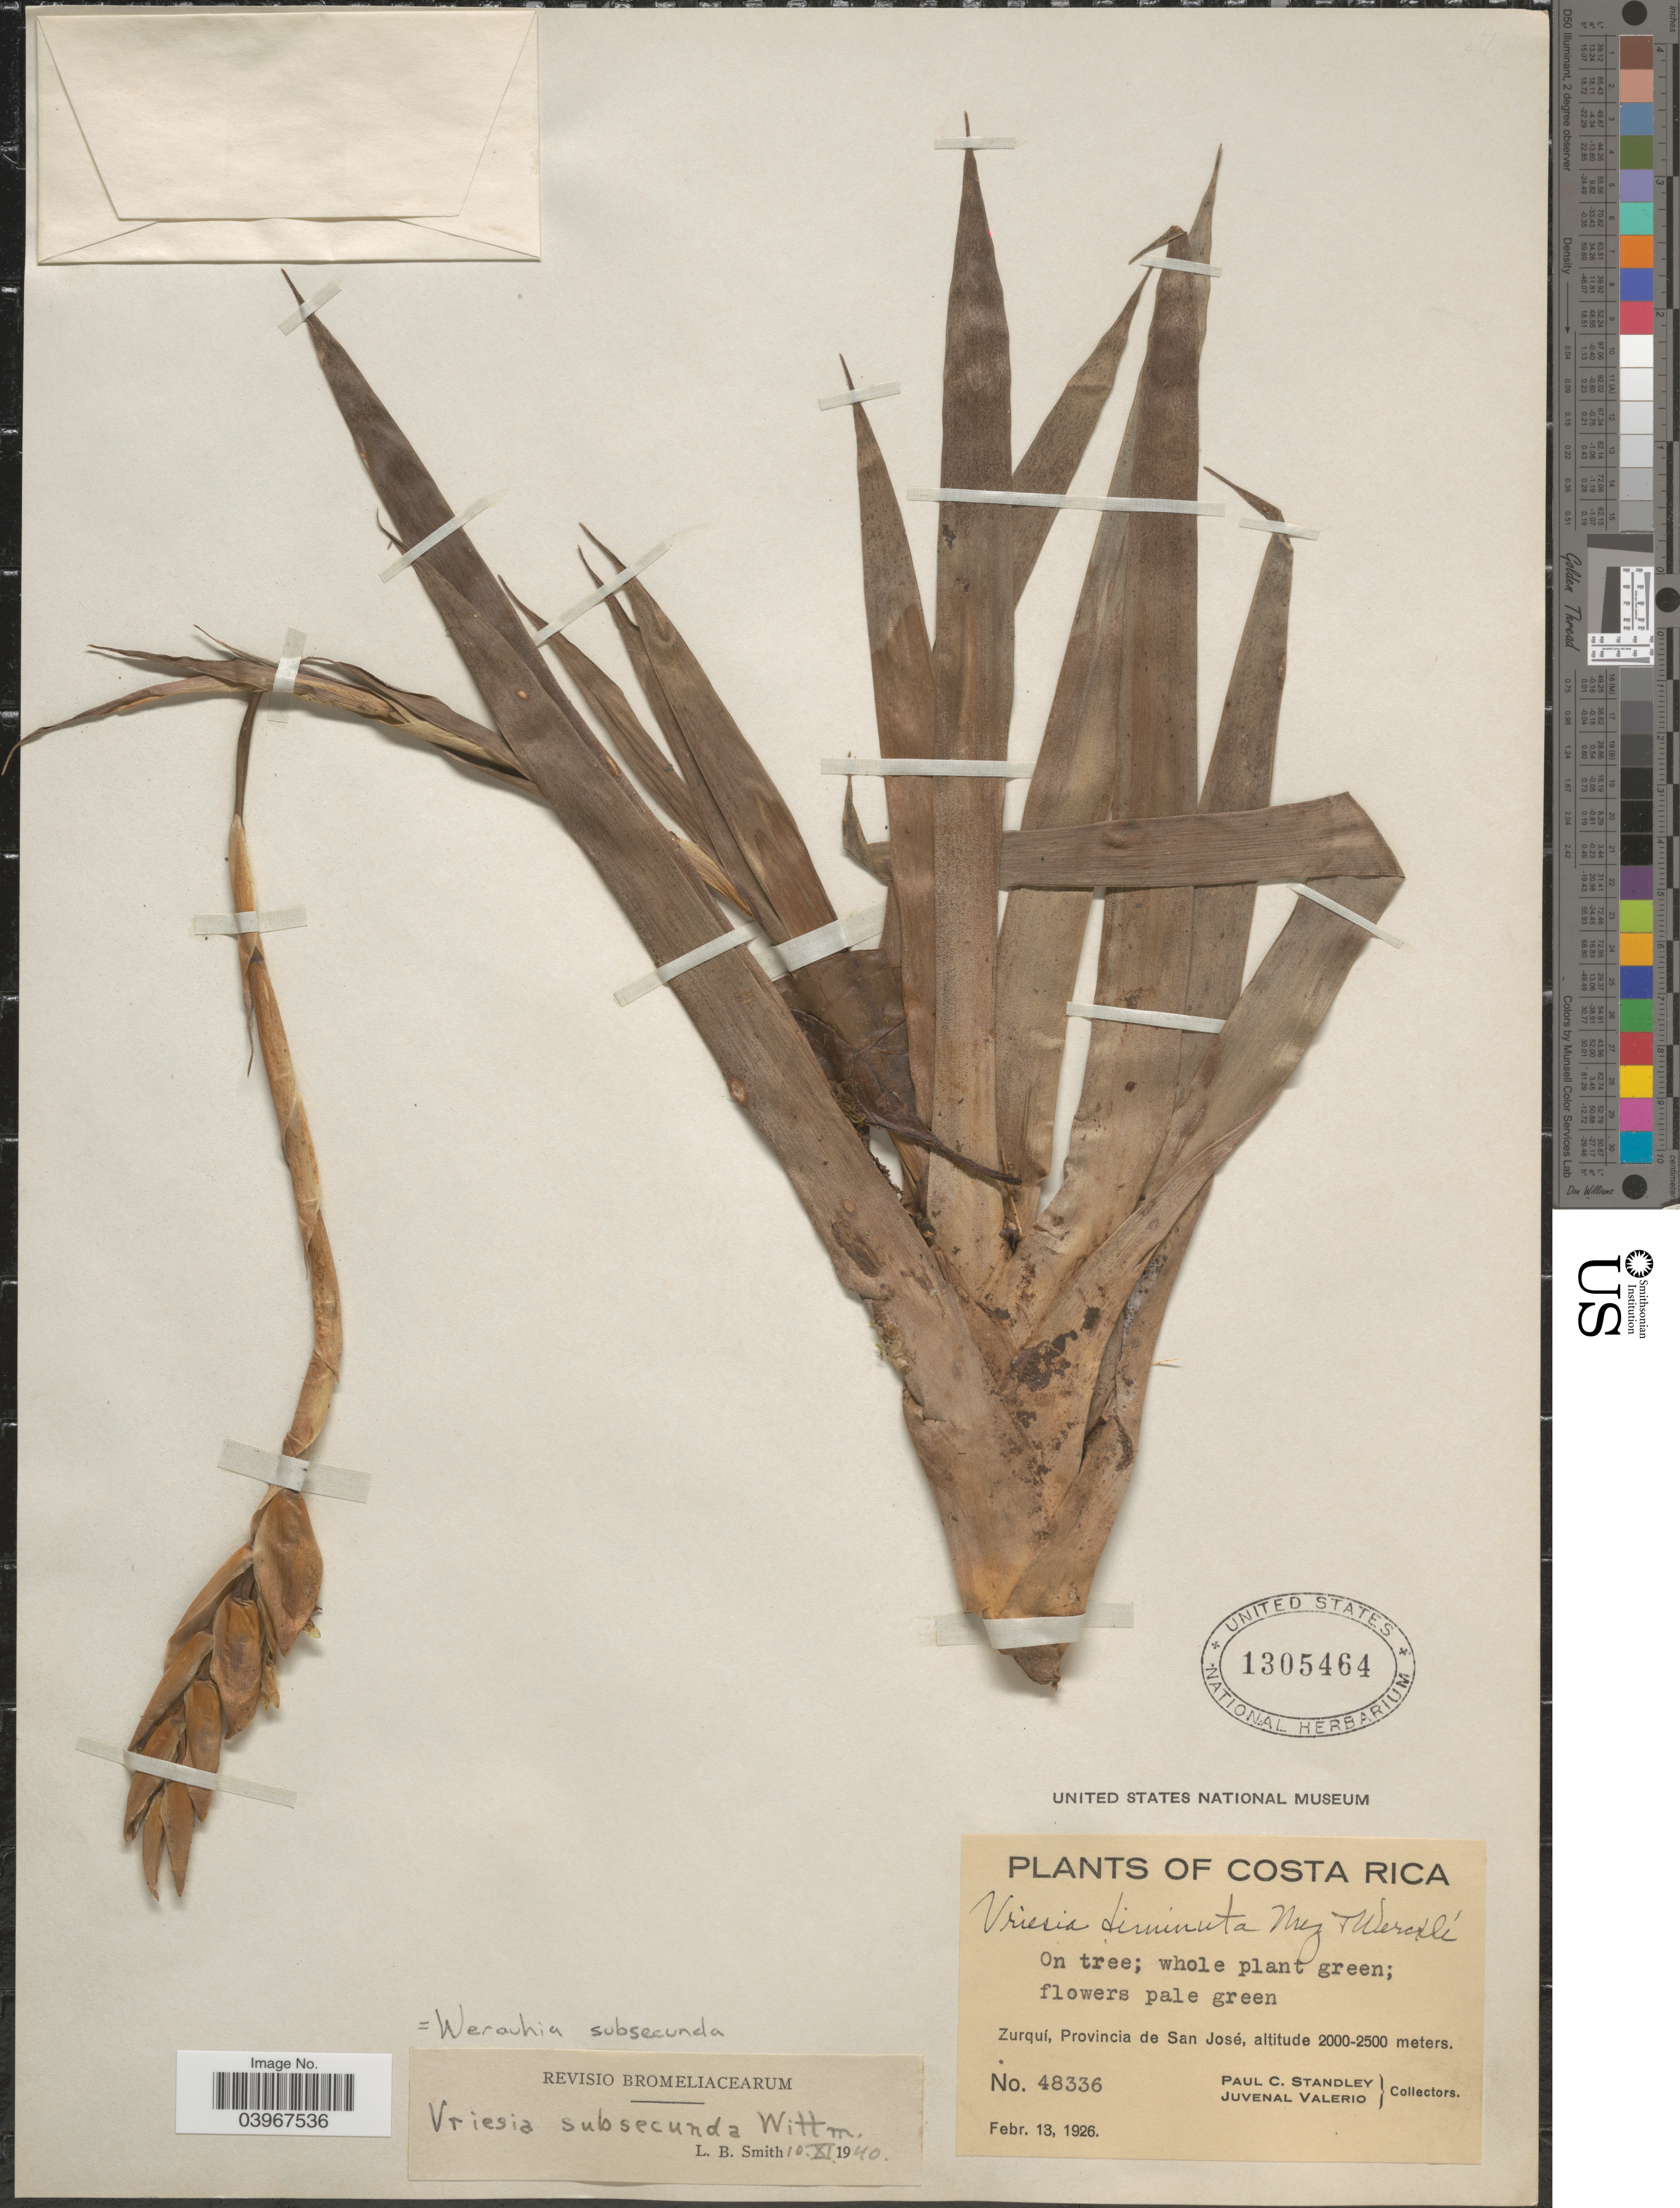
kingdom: Plantae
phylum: Tracheophyta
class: Liliopsida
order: Poales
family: Bromeliaceae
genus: Werauhia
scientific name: Werauhia subsecunda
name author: (Wittm.) J.R. Grant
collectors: P. C. Standley & J. Valerio R.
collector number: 48336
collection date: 1926-02-13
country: Costa Rica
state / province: San José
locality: Zurquí.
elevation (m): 2000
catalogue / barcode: US 1305464